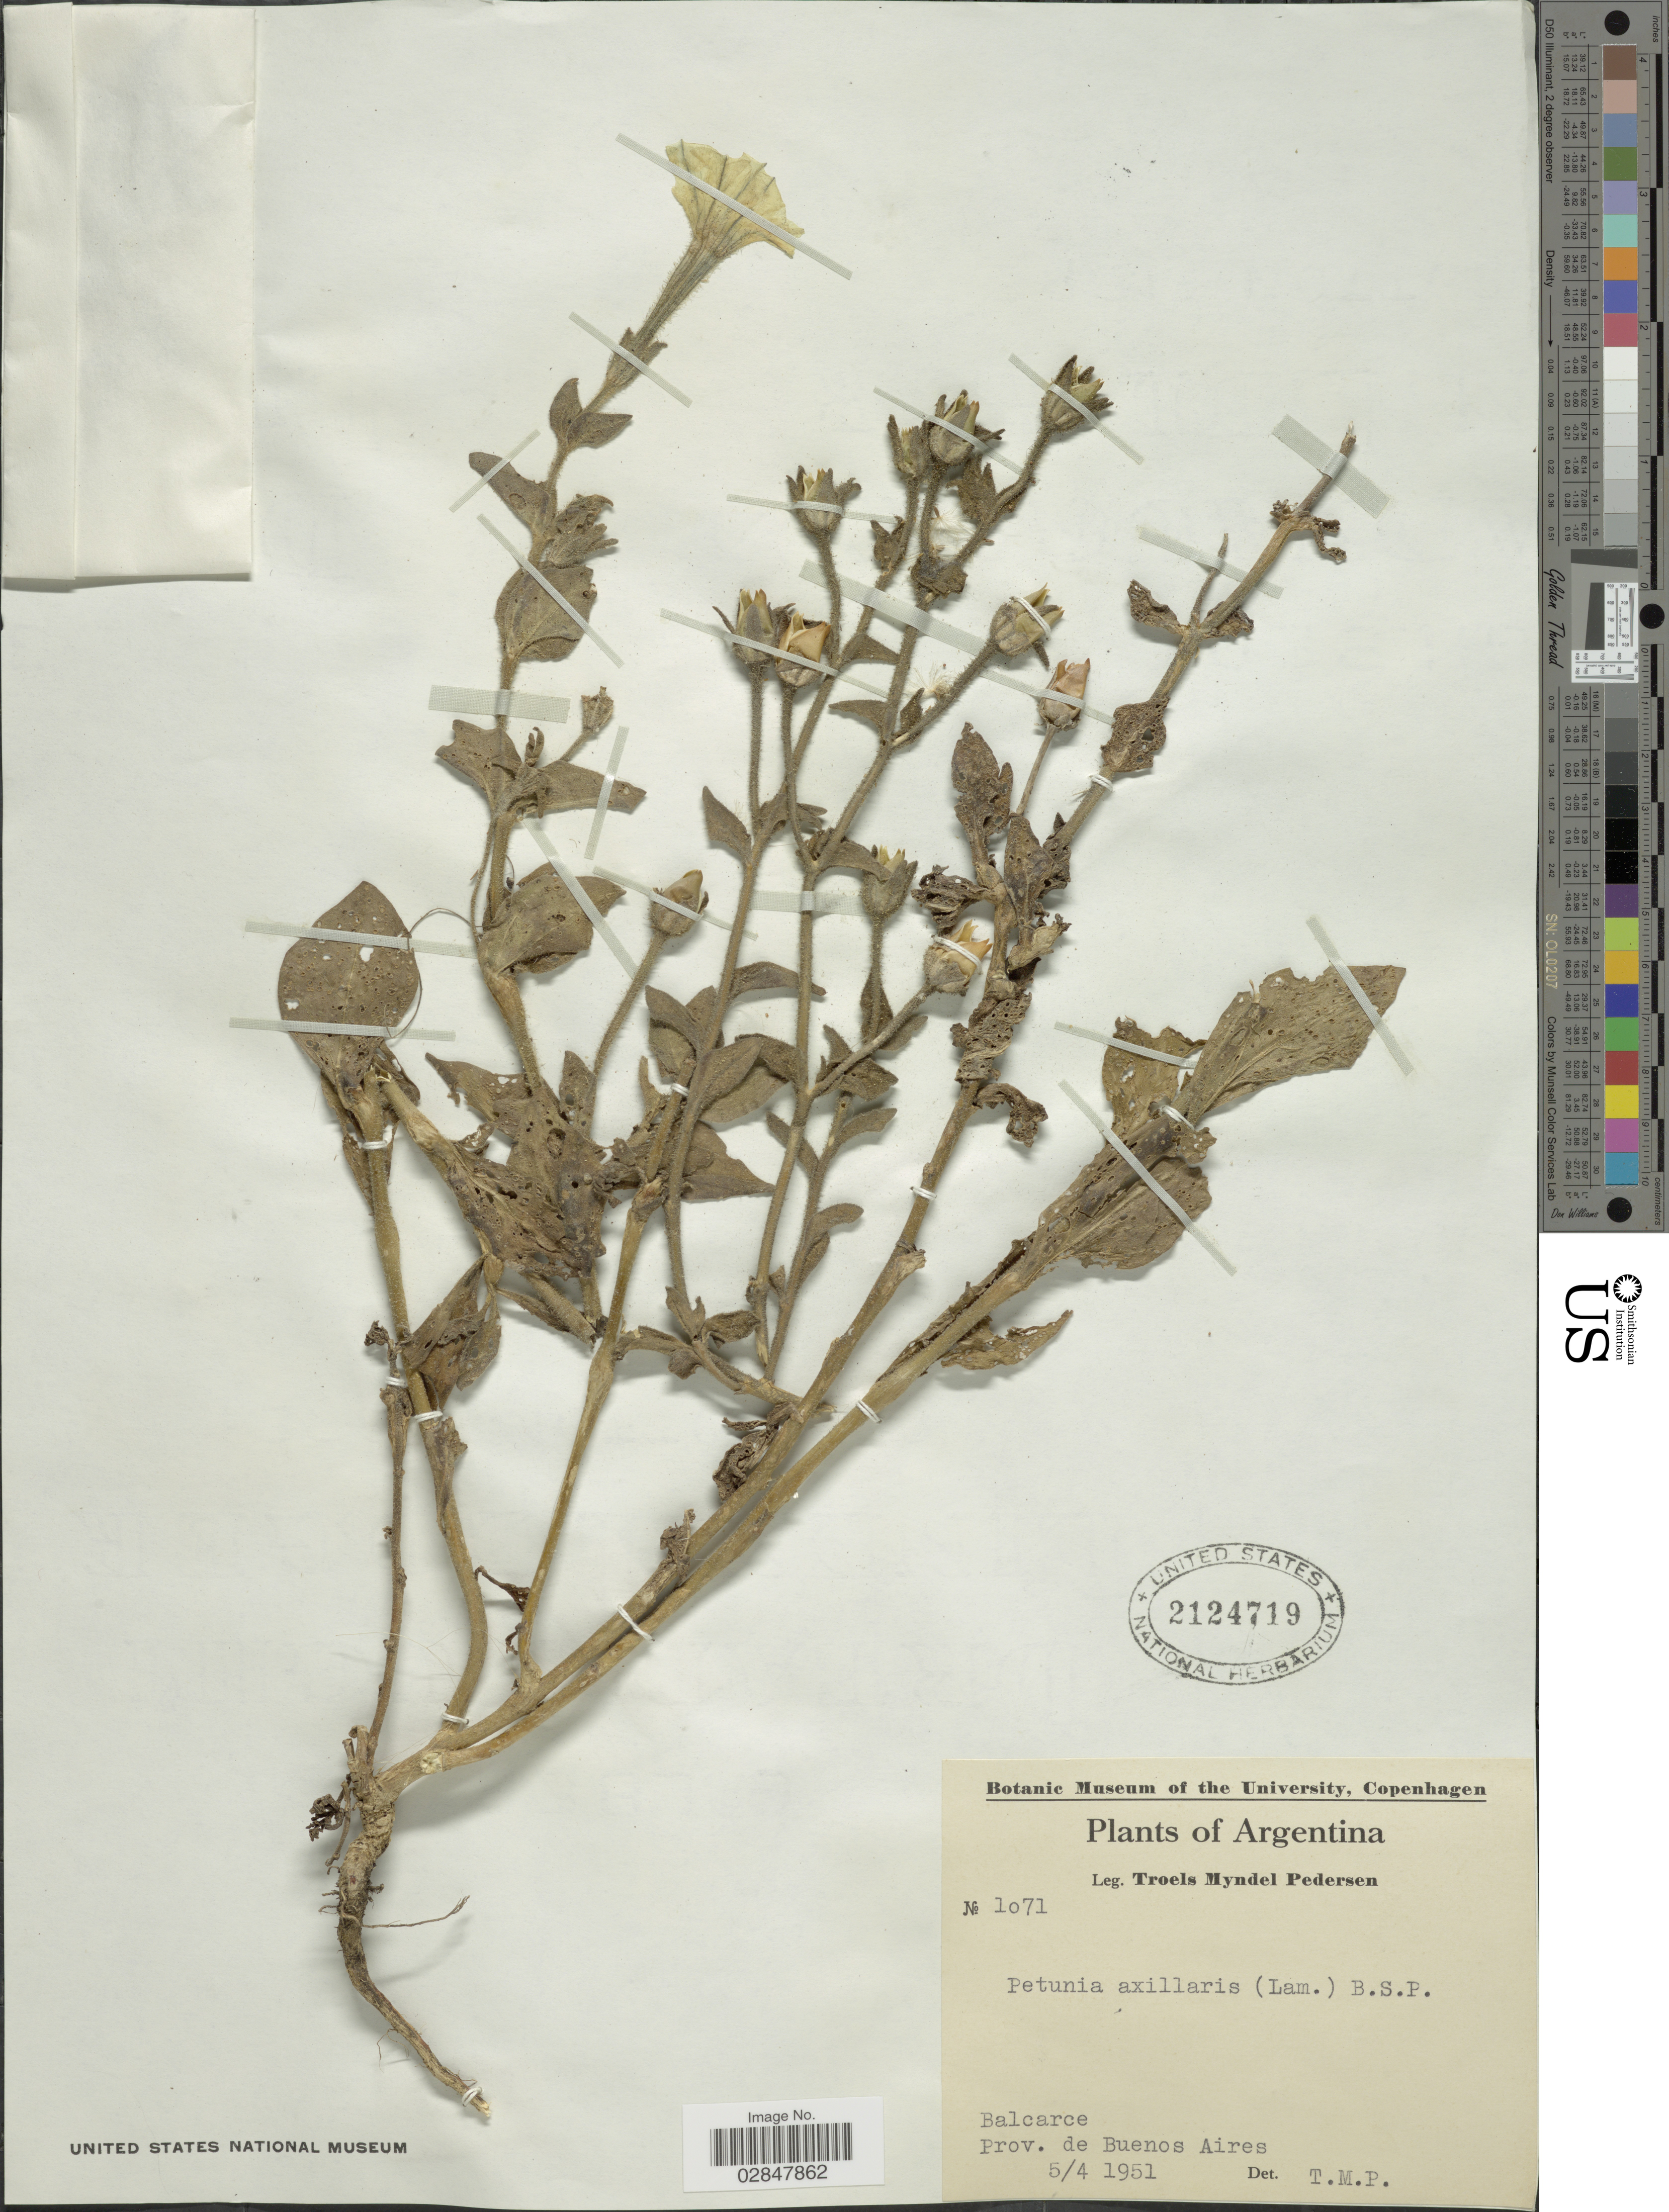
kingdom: Plantae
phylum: Tracheophyta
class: Magnoliopsida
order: Solanales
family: Solanaceae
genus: Petunia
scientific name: Petunia axillaris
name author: (Lam.) Britton, Stearns & Poggenb.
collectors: T. Pederson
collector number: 1071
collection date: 1951-04-05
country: Argentina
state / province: Buenos Aires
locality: Balcare.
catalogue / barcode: US 2124719